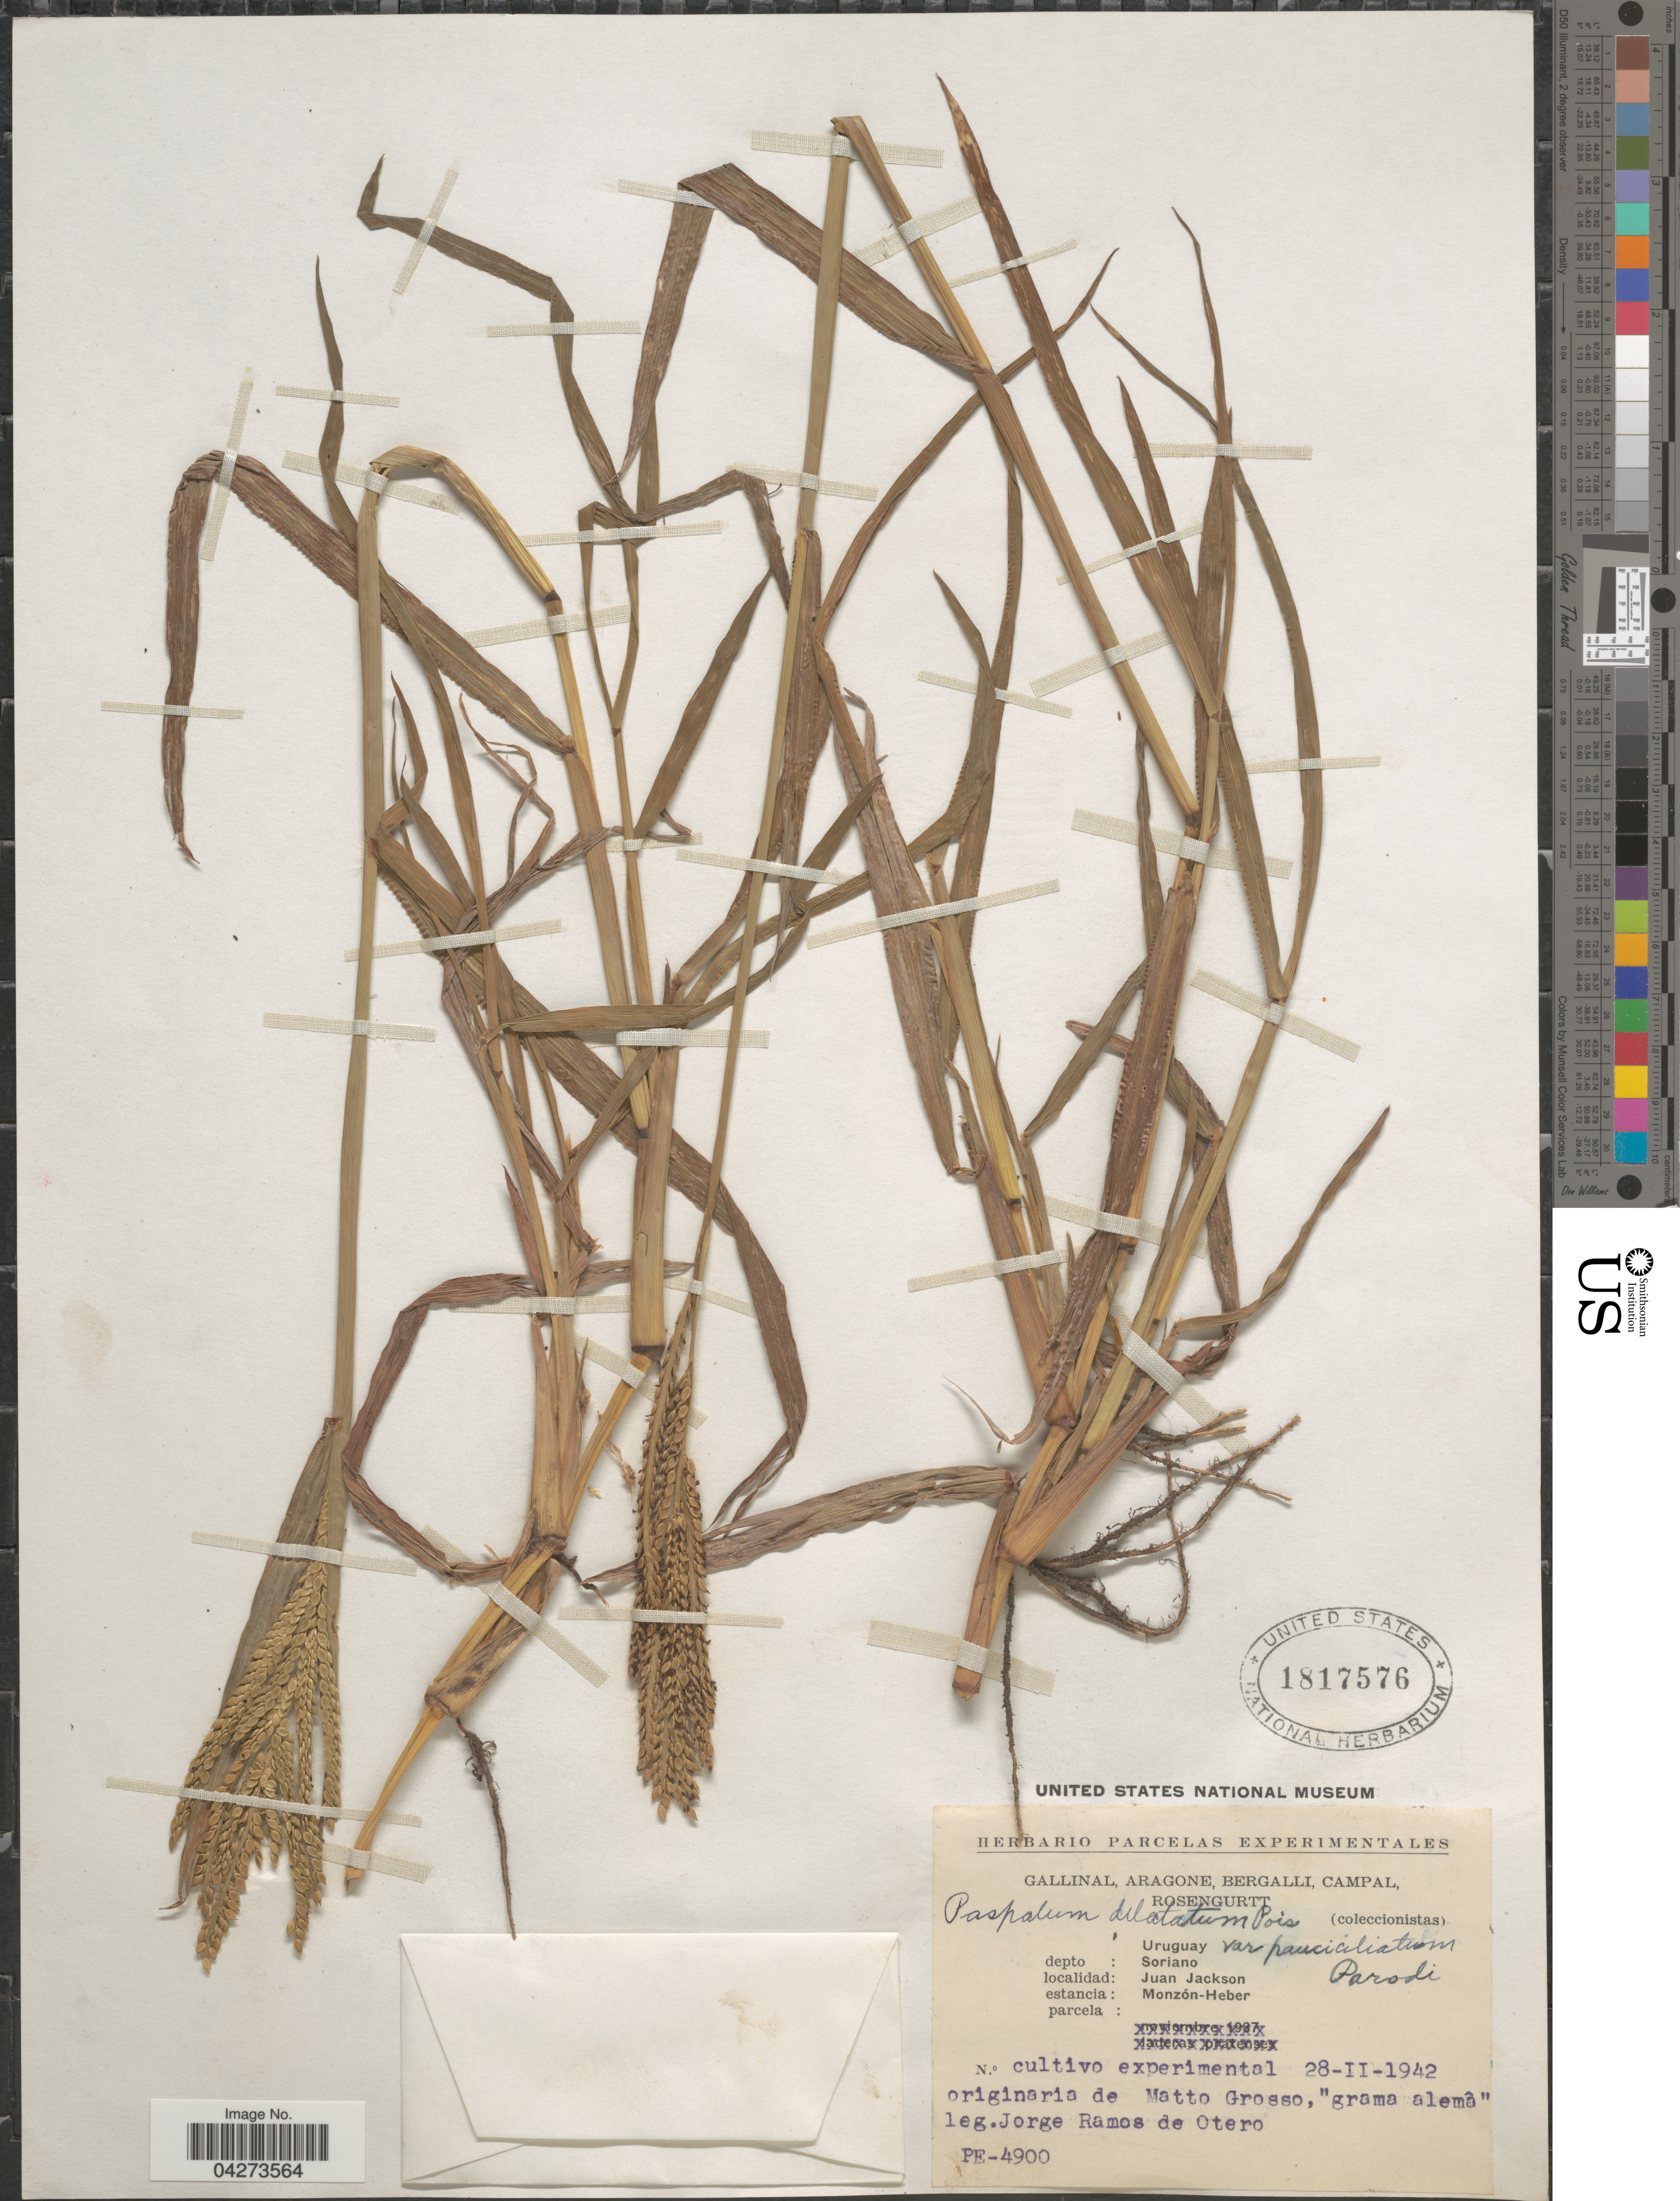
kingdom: Plantae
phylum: Tracheophyta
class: Liliopsida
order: Poales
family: Poaceae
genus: Paspalum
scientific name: Paspalum pauciciliatum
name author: (Parodi) Herter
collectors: J. de Otero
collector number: PE-4900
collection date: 1942-02-28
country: Uruguay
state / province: Soriano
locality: Depto: Soriano. Juan Jackson. Estancia: Monzón-Heber.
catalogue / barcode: US 1817576